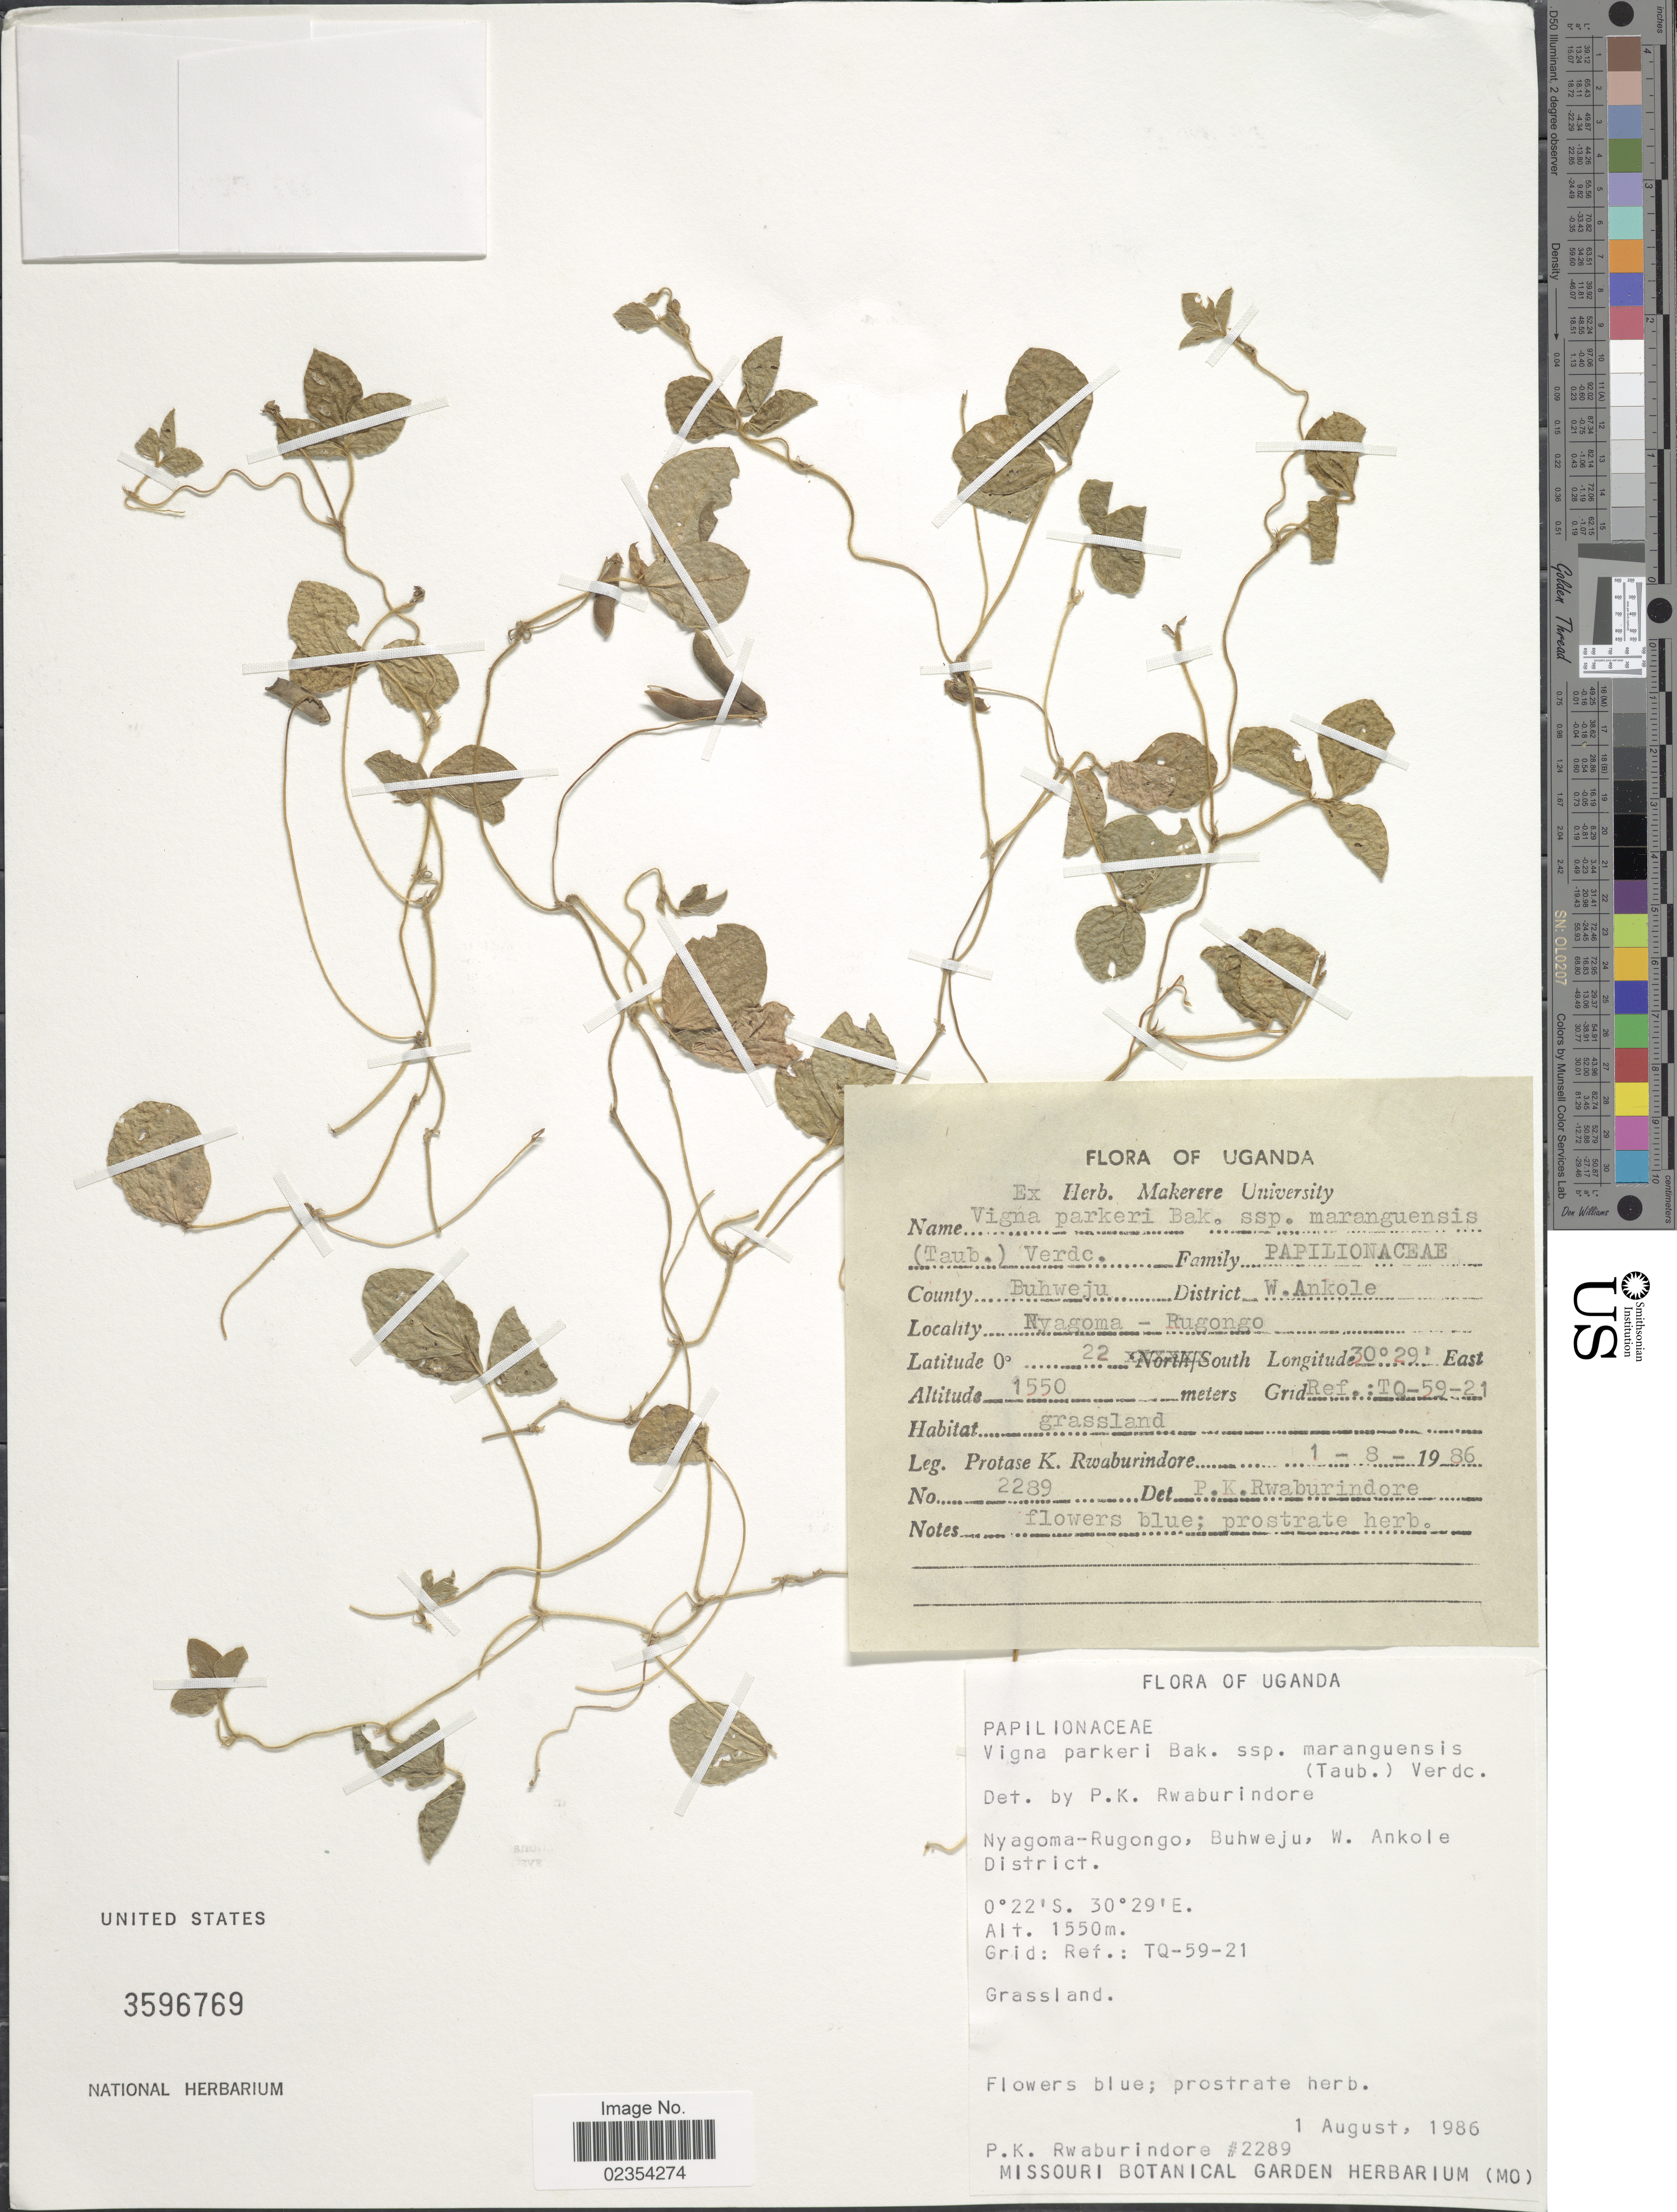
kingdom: Plantae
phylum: Tracheophyta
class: Magnoliopsida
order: Fabales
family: Fabaceae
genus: Vigna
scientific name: Vigna parkeri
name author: Baker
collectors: P. Rwaburindore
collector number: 2289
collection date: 1986-08-01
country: Uganda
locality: County Buhweju, District W. Ankole, Nyagoma-Rugongo, Grid Ref TQ-59-21.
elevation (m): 1550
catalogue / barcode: US 3596769